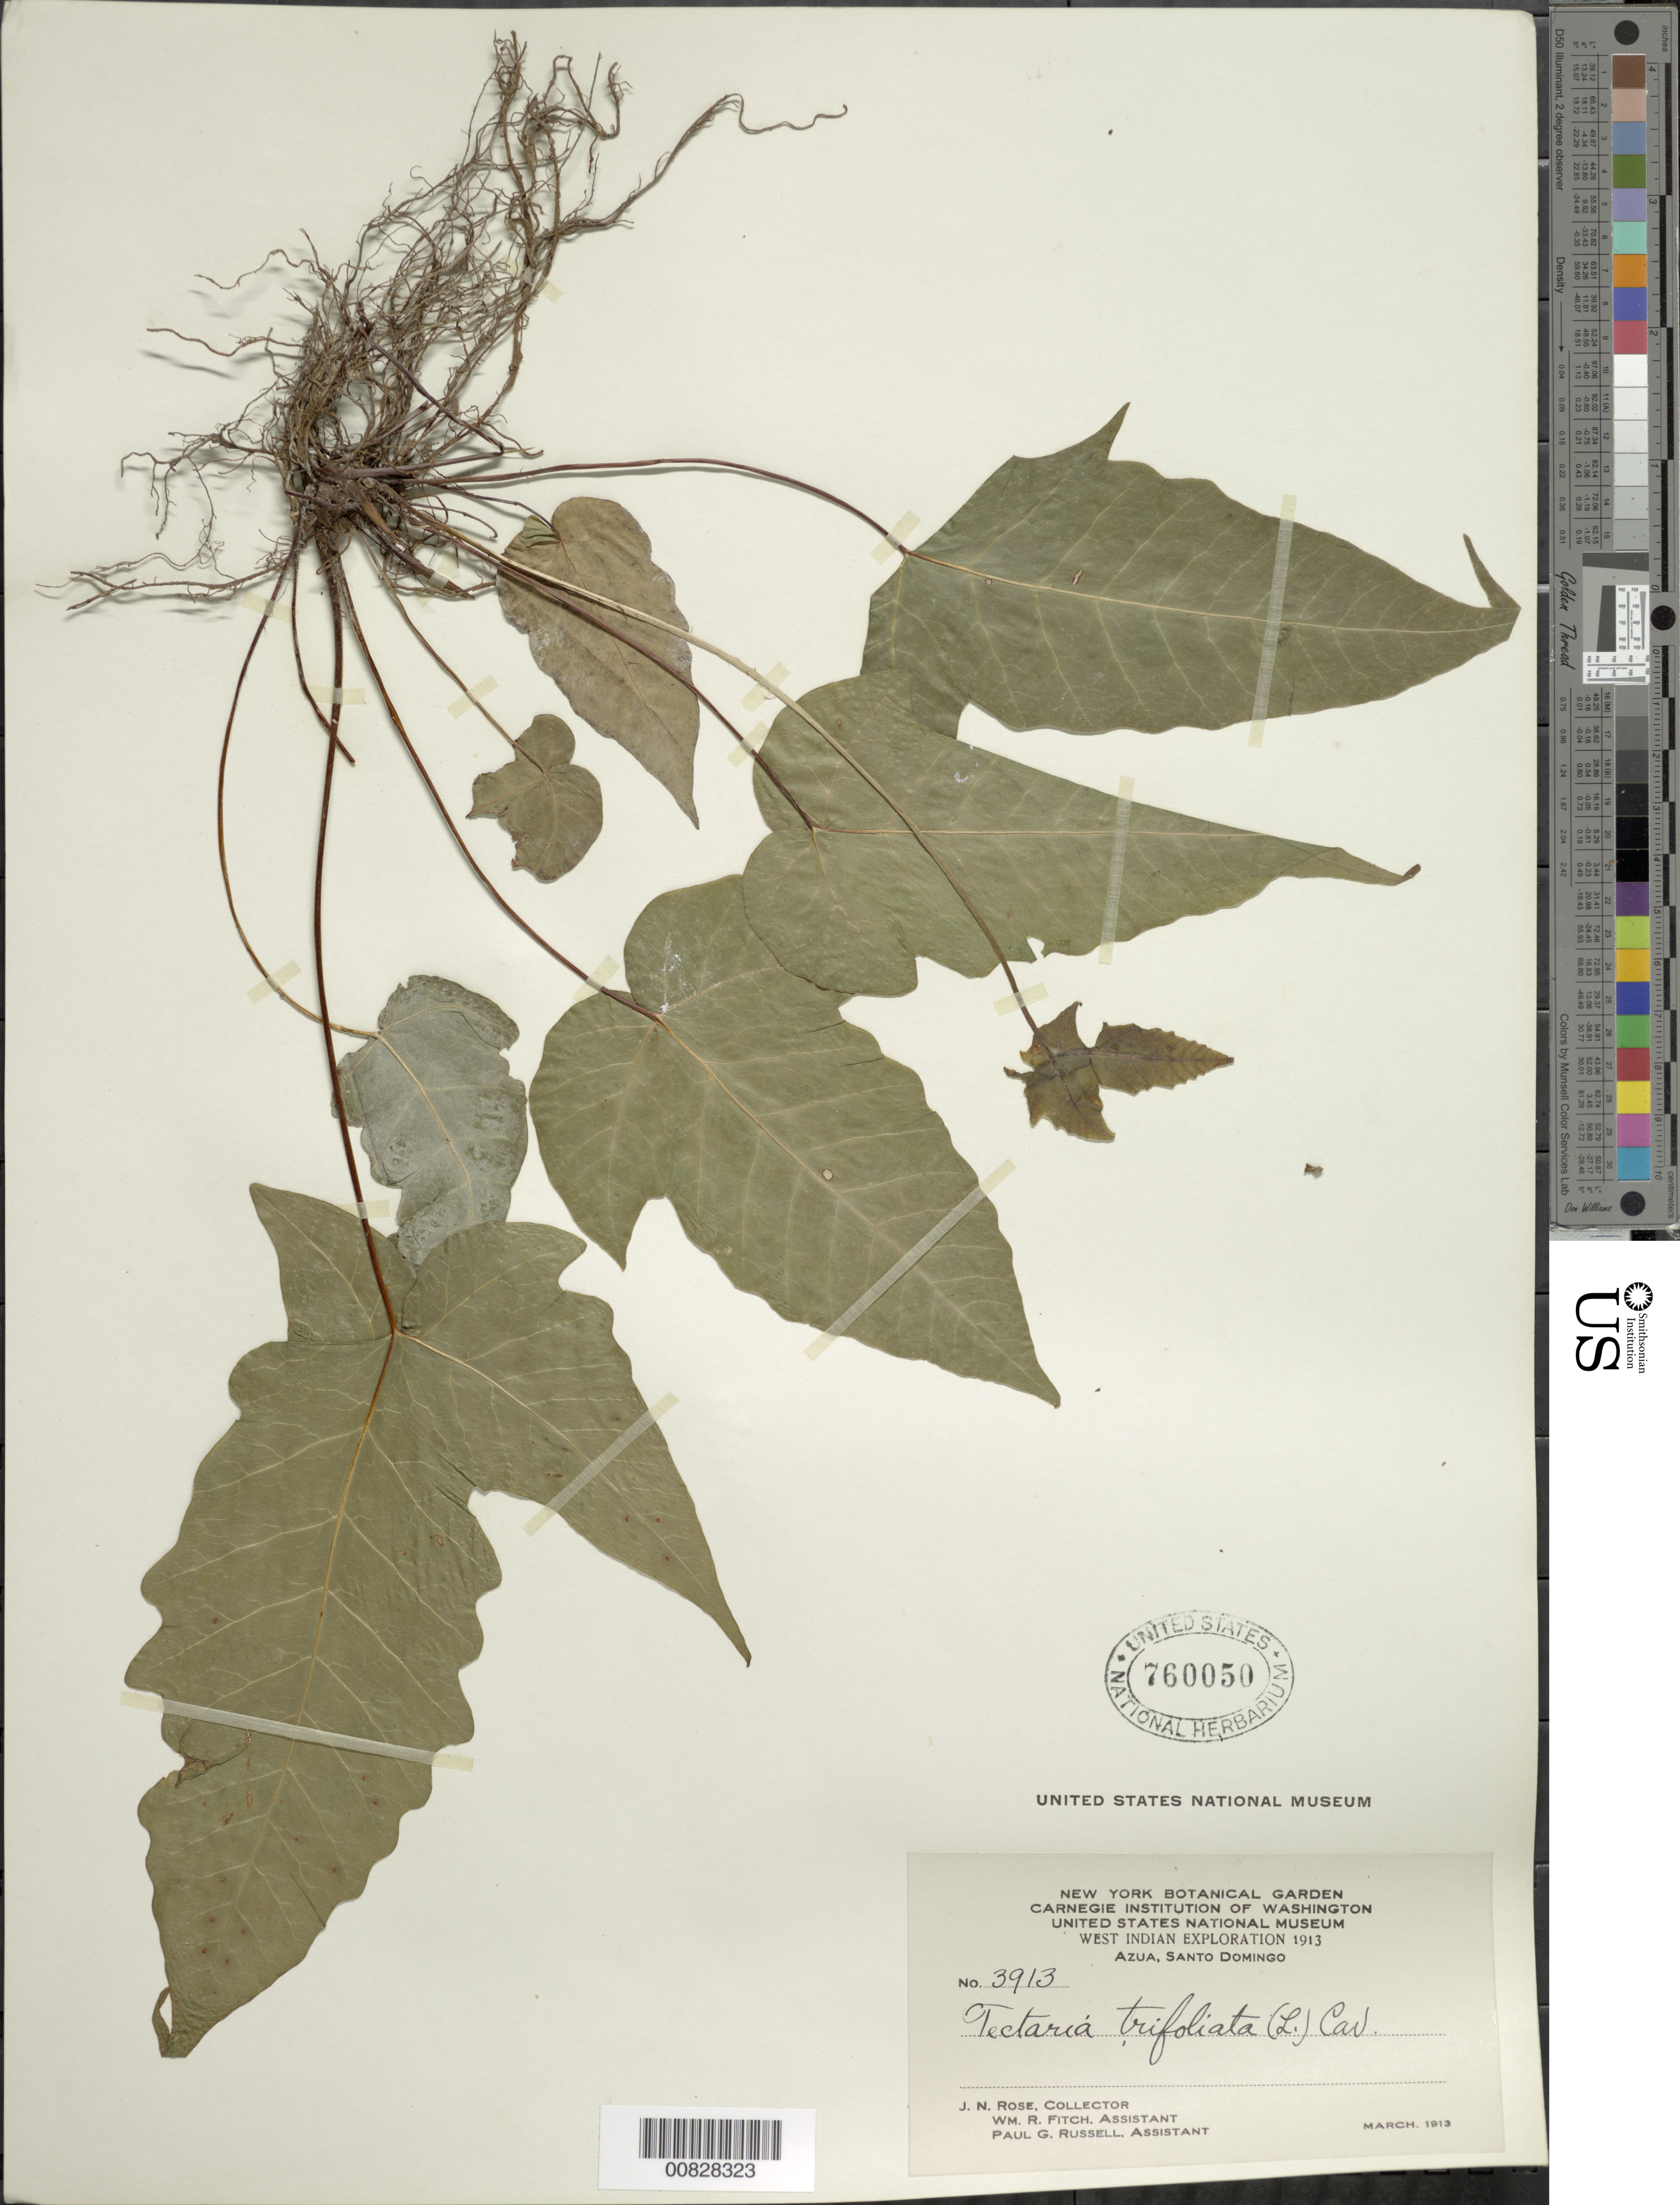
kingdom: Plantae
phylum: Tracheophyta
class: Polypodiopsida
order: Polypodiales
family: Tectariaceae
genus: Tectaria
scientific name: Tectaria trifoliata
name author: (L.) Cav.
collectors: J. N. Rose, W. R. Fitch & P. G. Russell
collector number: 3913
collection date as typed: Mar 1913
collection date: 1913-03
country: Dominican Republic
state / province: Azua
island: Hispaniola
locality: Azua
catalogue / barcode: US 760050